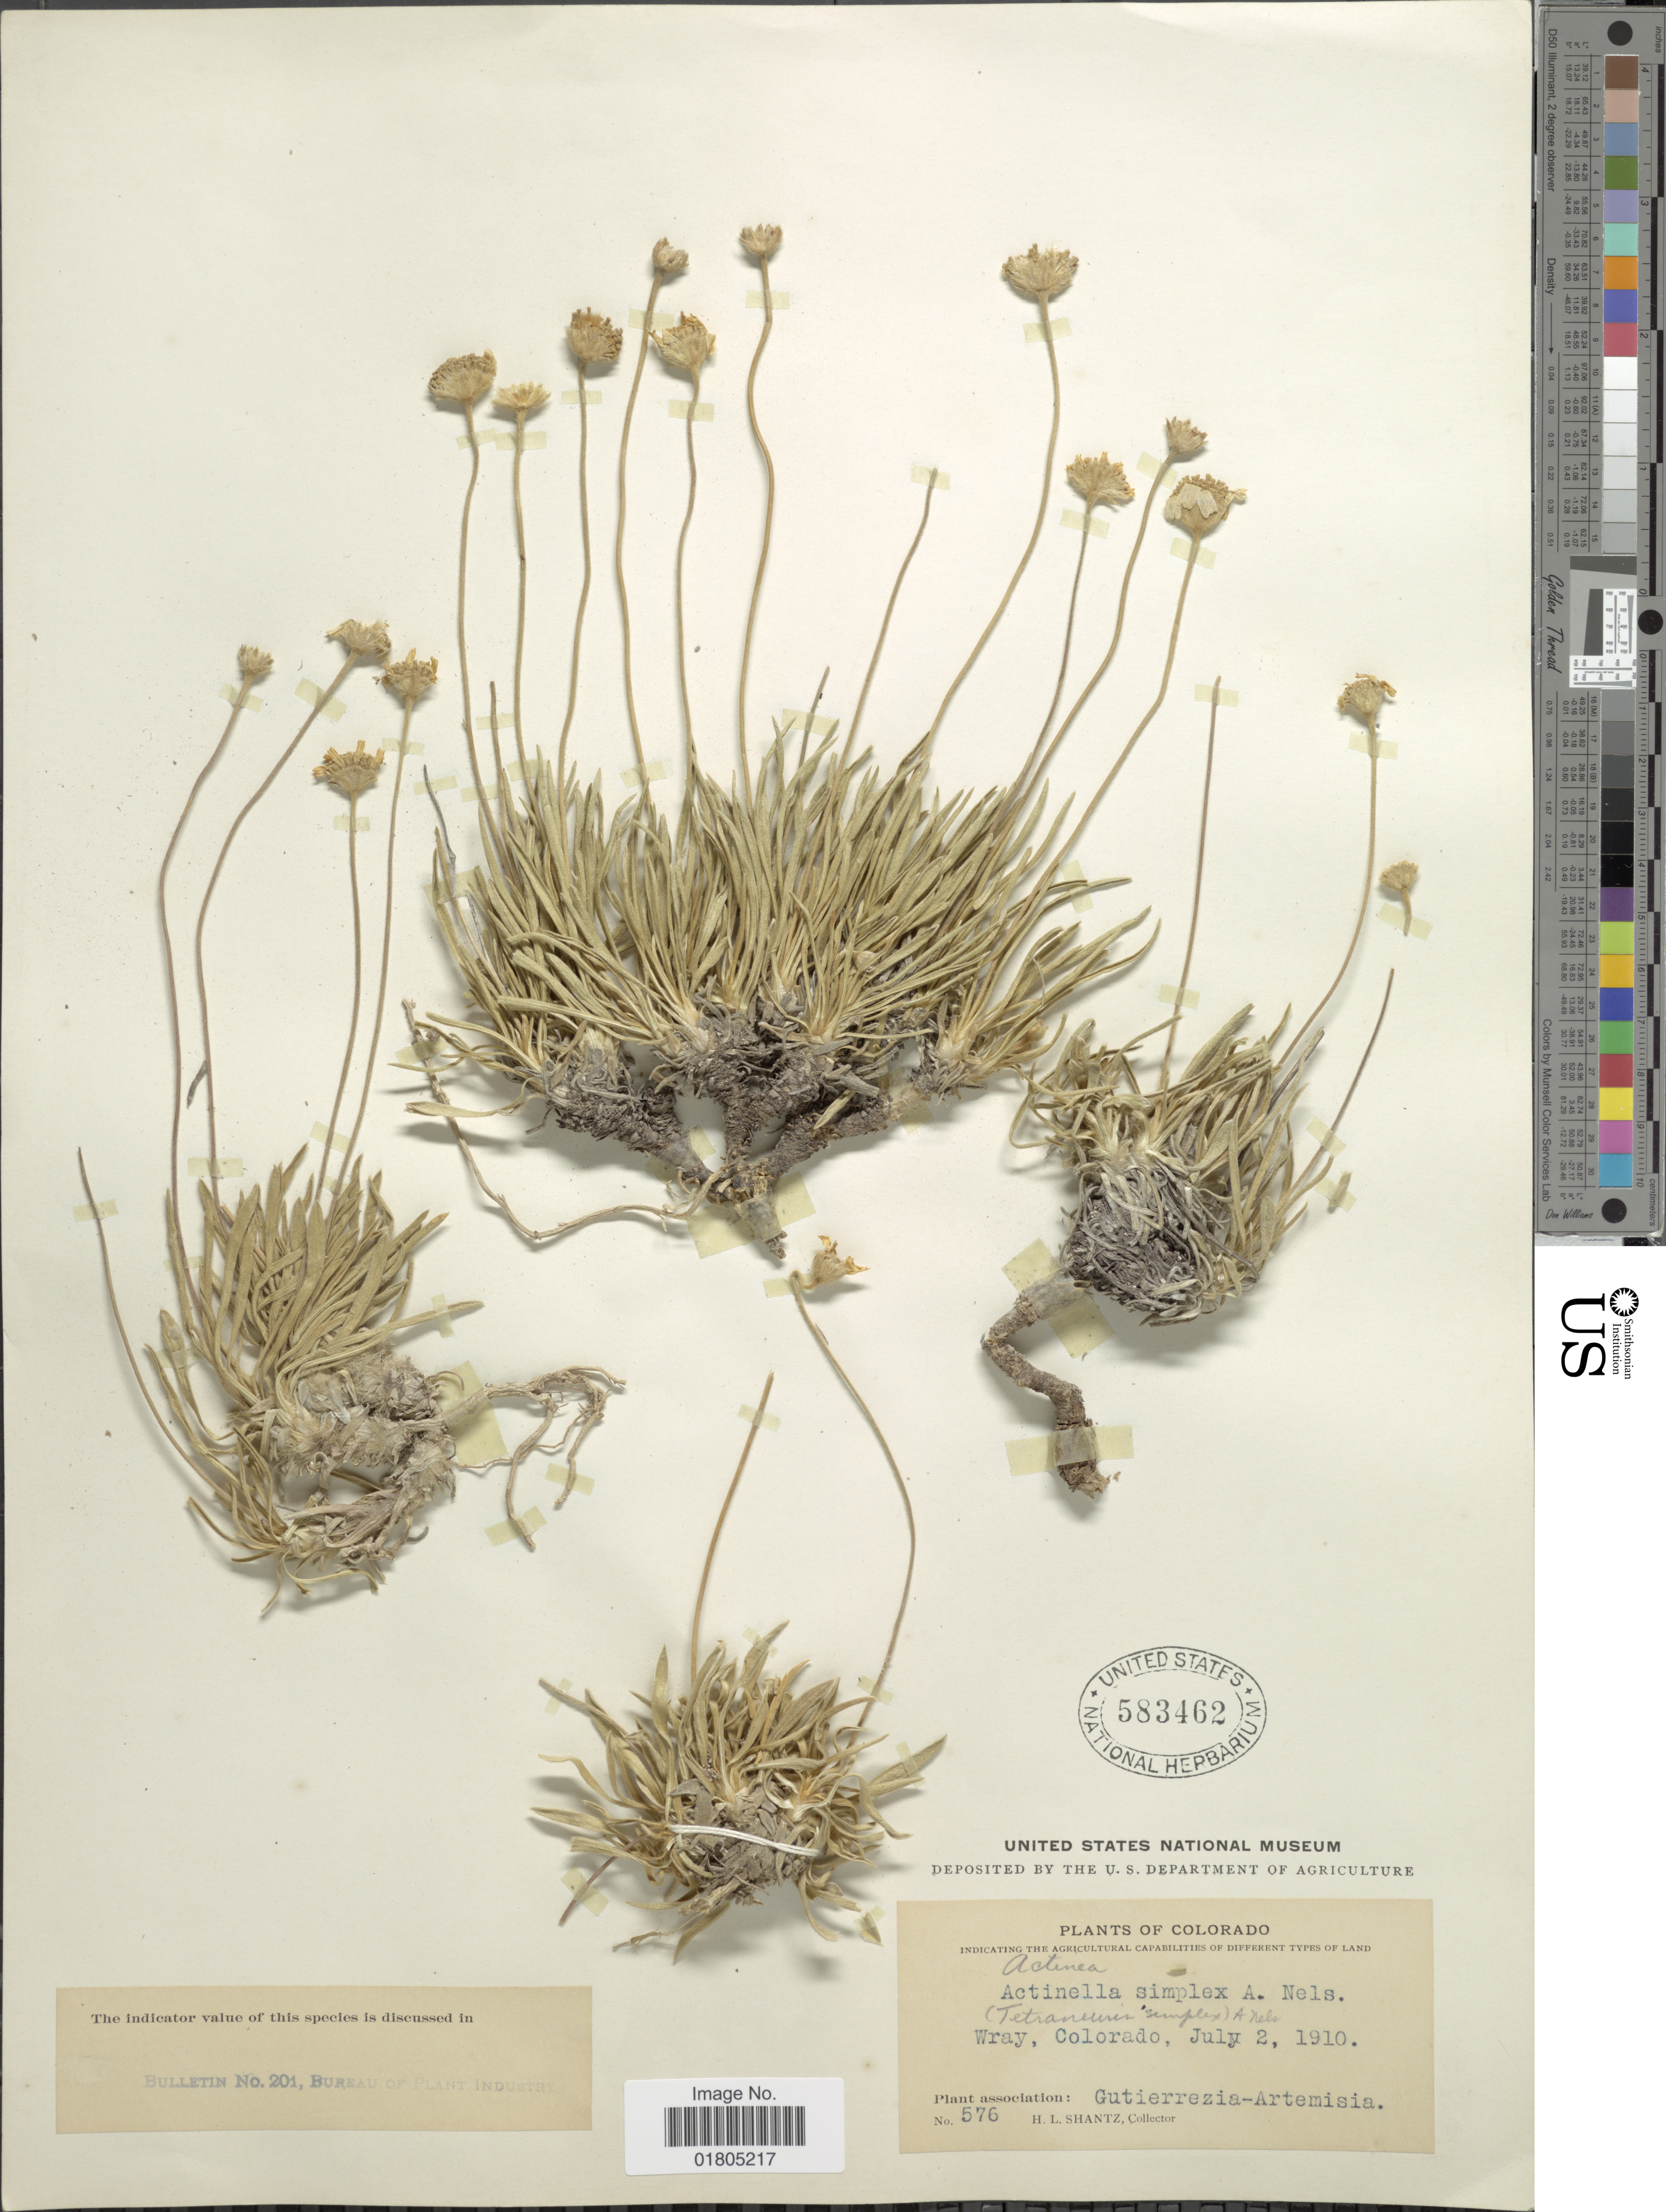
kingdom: Plantae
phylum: Tracheophyta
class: Magnoliopsida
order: Asterales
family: Asteraceae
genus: Actinea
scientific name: Actinea acaulis var. simplex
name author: (A. Nelson) J.F. Macbr.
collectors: H. Shantz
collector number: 576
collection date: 1910-07-02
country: United States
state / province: Colorado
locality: Gutierrezia-Artemisia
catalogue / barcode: US 583462